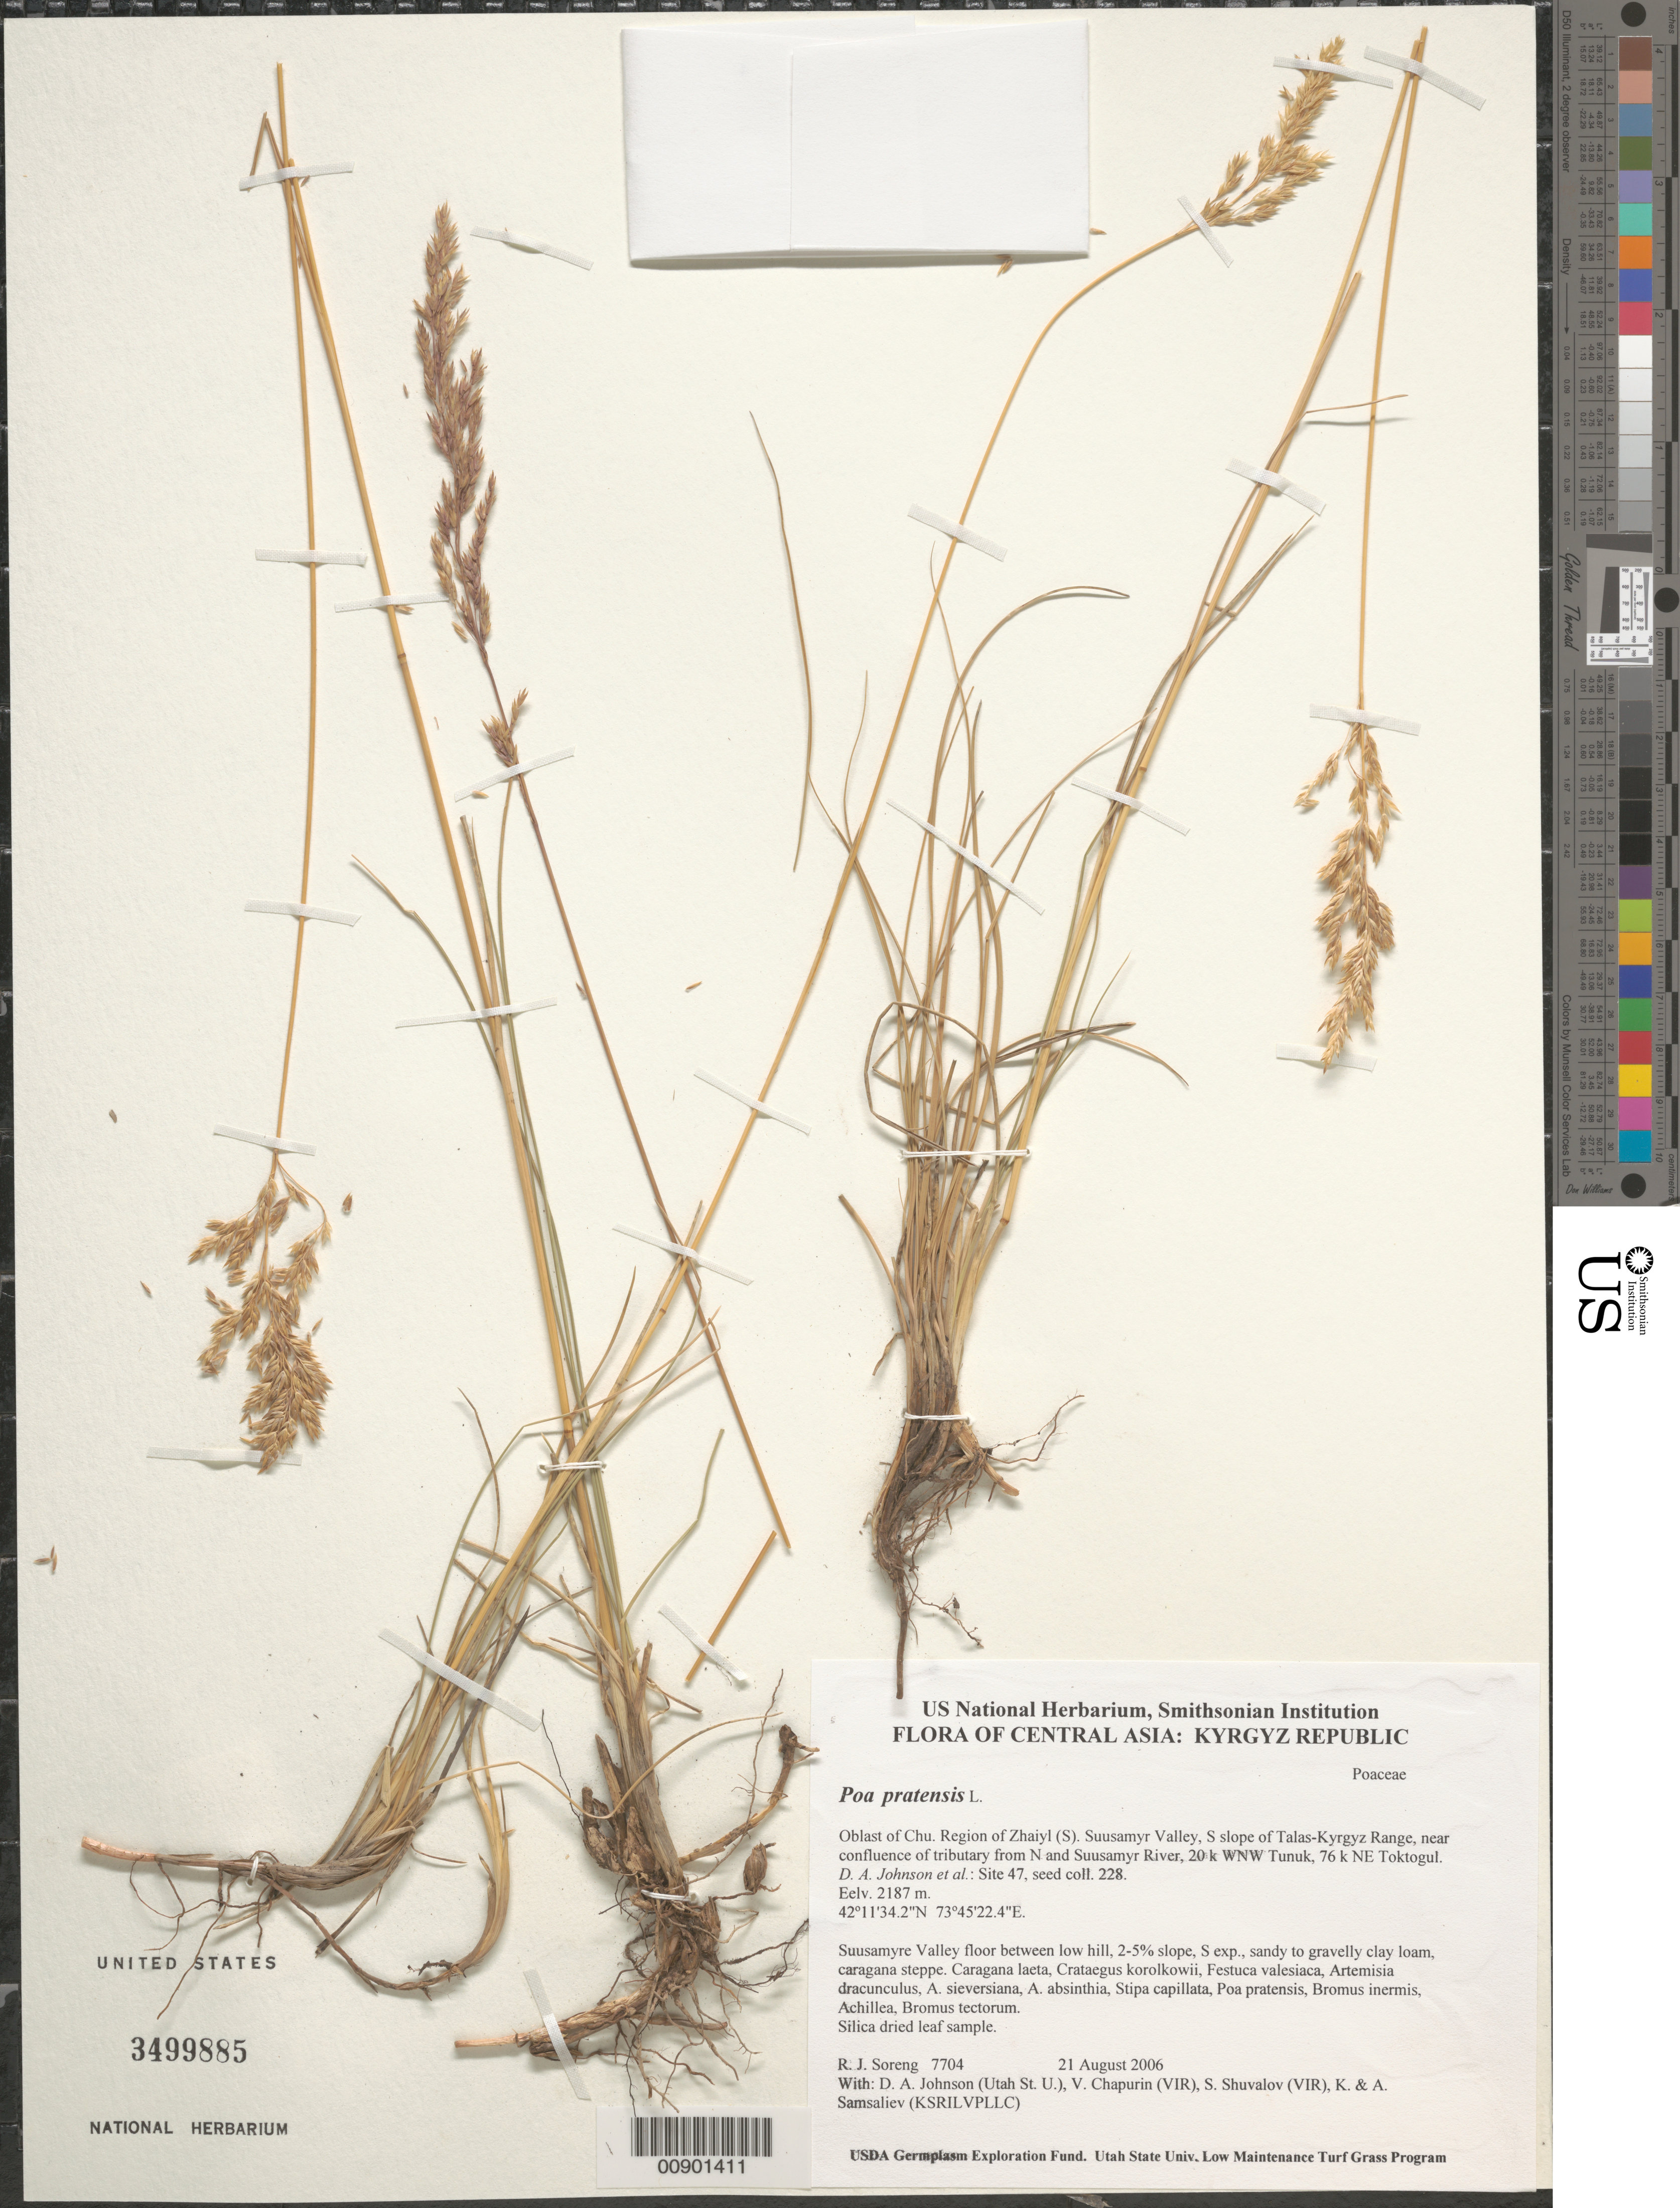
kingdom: Plantae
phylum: Tracheophyta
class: Liliopsida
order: Poales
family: Poaceae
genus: Poa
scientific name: Poa pratensis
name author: L.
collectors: R. J. Soreng, D. Johnson, S. Shuvalov, V. Chapurin, K. Samsaliev & A. Samsaliev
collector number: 7704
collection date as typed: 21 Aug 2006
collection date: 2006-08-21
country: Kyrgyzstan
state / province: Chu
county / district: Zhaiyl (S)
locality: Suusamyr Valley, S slope of Talas-Kyrgyz Range, near confluence of tributary from N and Suusamyr River, 20 km WNW Tunuk, 76 km NE Toktogul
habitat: Suusamyre Valley floor between low hill, 2-5% slope, S exp., sandy to gravelly clay loam, caragana steppe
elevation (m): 2187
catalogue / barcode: US 3499885